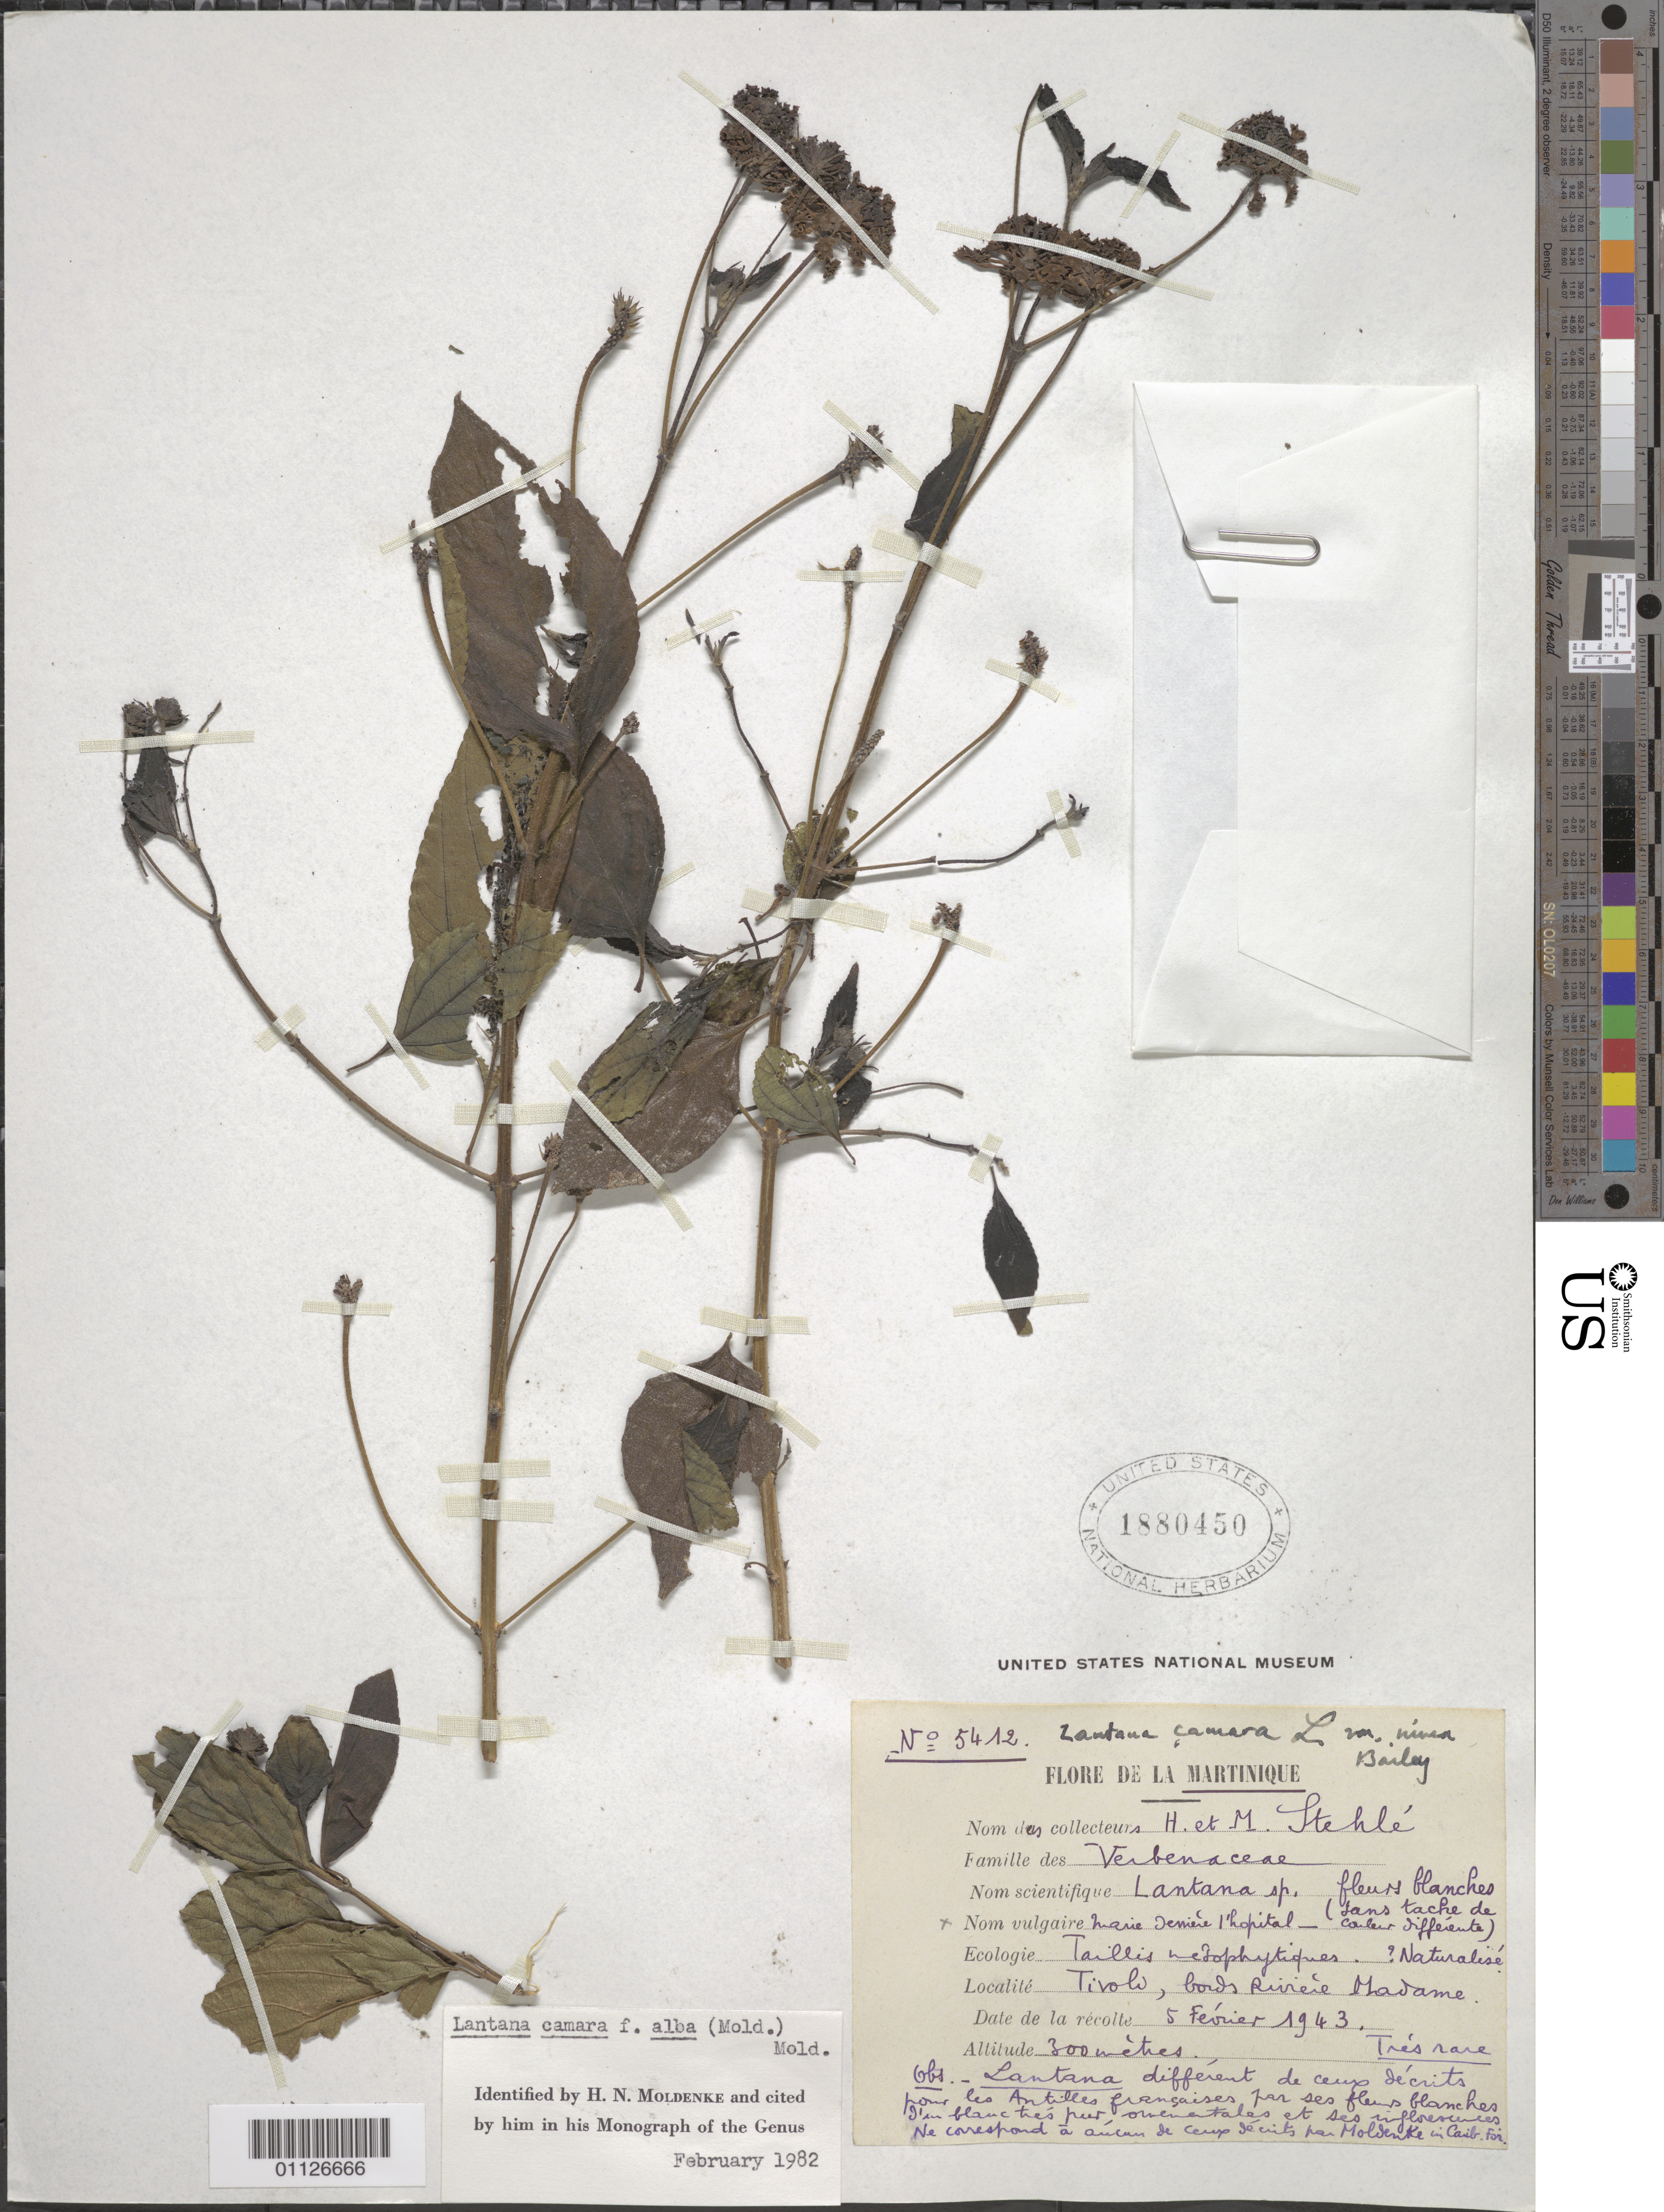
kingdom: Plantae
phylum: Tracheophyta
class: Magnoliopsida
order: Lamiales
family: Verbenaceae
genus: Lantana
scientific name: Lantana camara f. alba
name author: (Moldenke) Moldenke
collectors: H. Stehlé & M. Stehlé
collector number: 5412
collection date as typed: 05 Feb 1943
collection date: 1943-02-05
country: Martinique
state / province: Fort-de-France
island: Martinique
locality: Tivoli, bords Rivière Madame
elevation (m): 300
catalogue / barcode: US 1880450